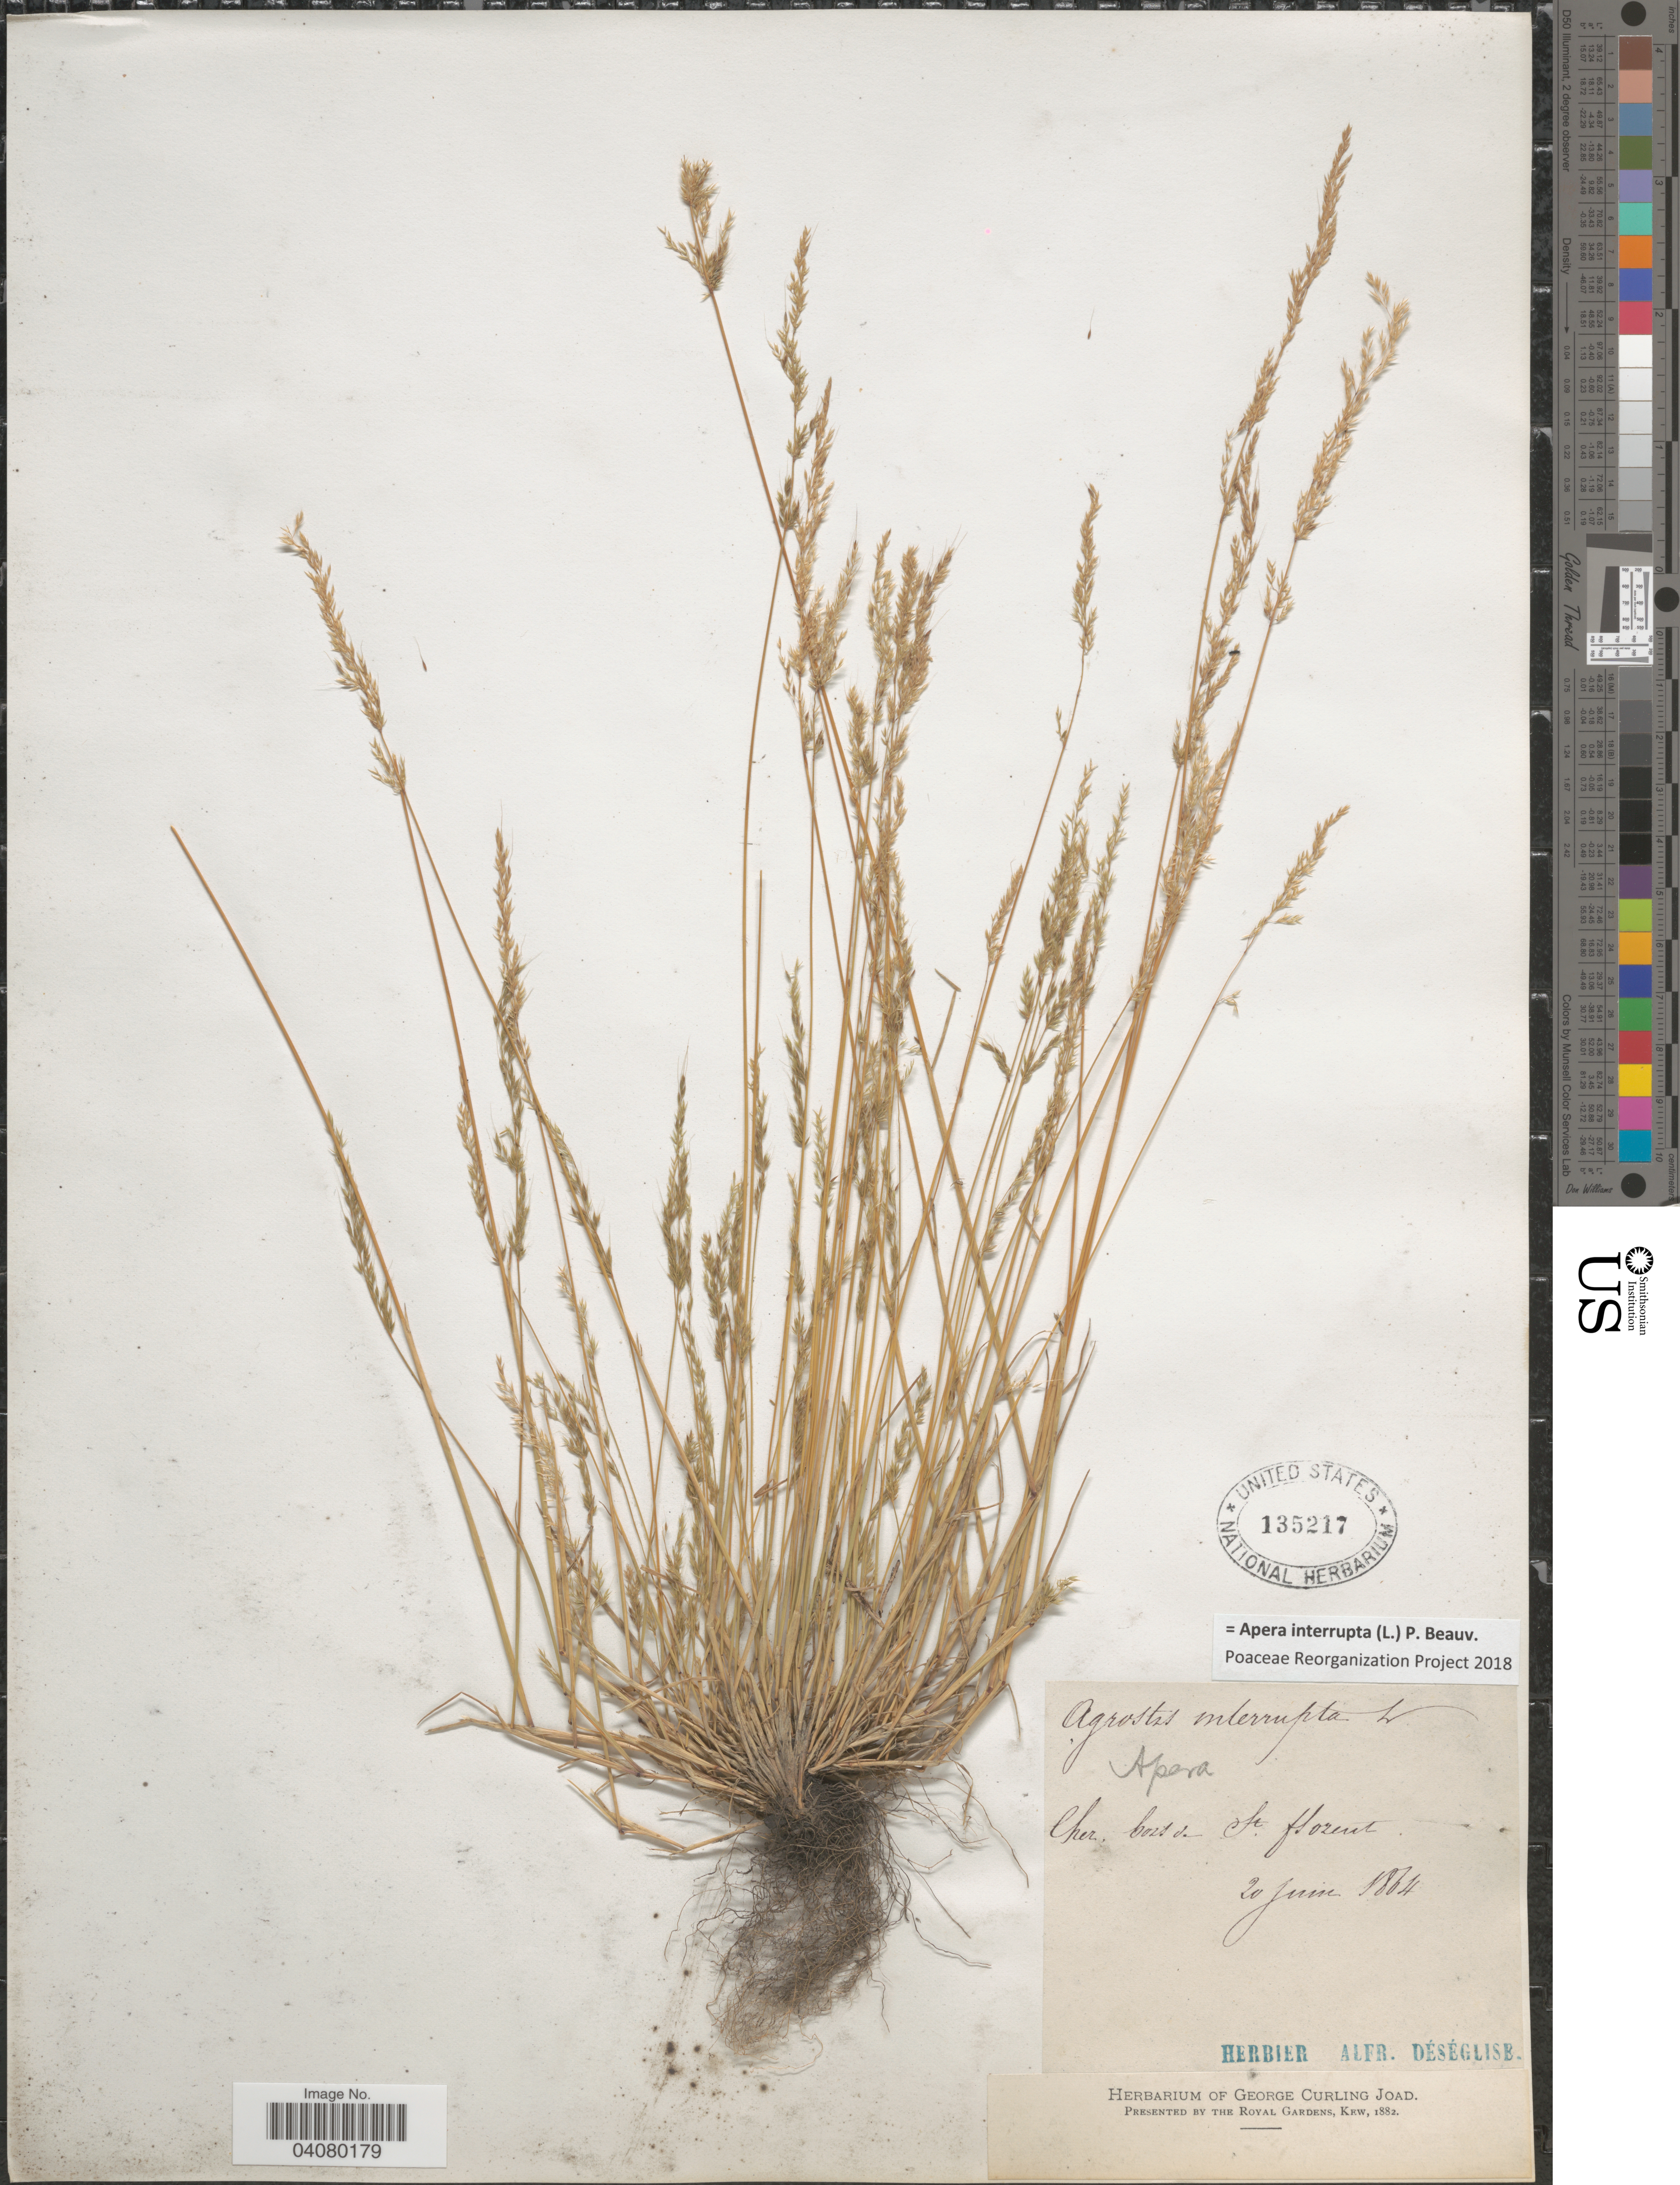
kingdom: Plantae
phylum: Tracheophyta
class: Liliopsida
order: Poales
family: Poaceae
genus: Apera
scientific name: Apera interrupta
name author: (L.) P. Beauv.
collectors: ex herb. A. Deseglise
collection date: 1864-06-20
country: France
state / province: Centre-Val de Loire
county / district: Cher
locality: Cher, bois de St.Florent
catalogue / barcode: US 135217